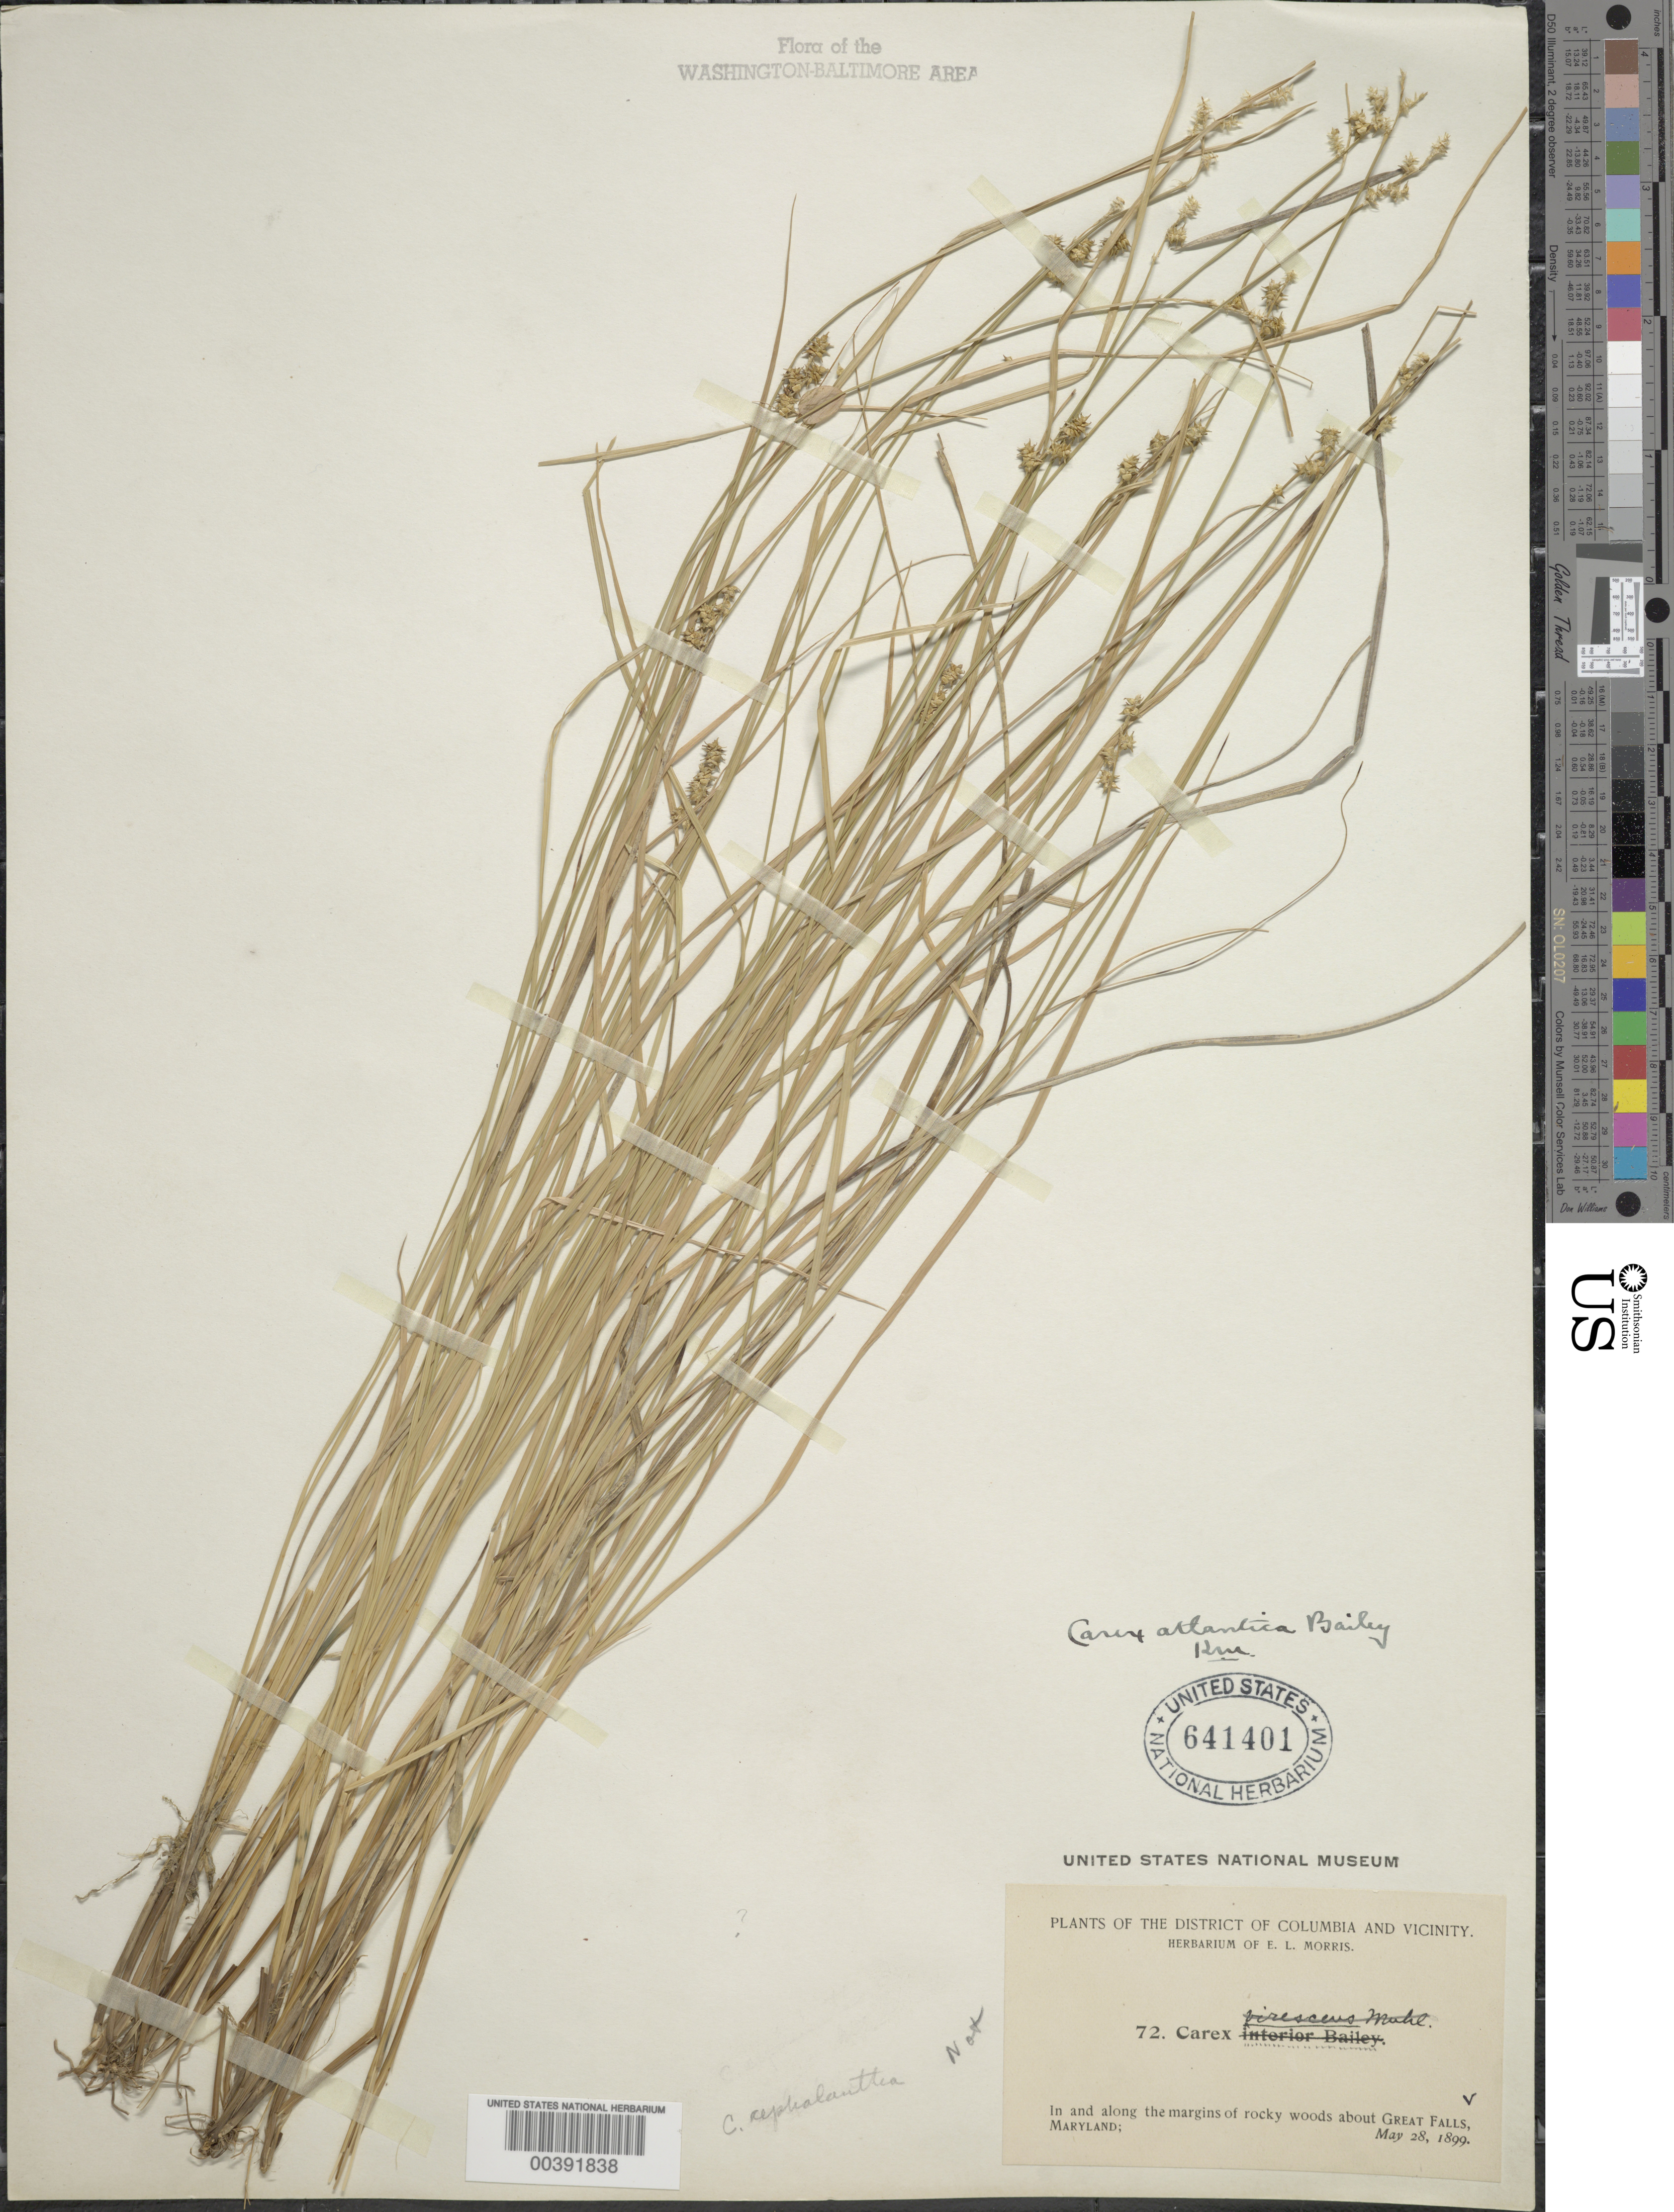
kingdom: Plantae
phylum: Tracheophyta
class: Liliopsida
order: Poales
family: Cyperaceae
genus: Carex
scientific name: Carex atlantica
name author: L.H. Bailey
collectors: E. L. Morris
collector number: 72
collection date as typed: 28 May 1899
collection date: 1899-05-28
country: United States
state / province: Maryland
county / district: Montgomery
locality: Great Falls C. & O. Canal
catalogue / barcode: US 641401